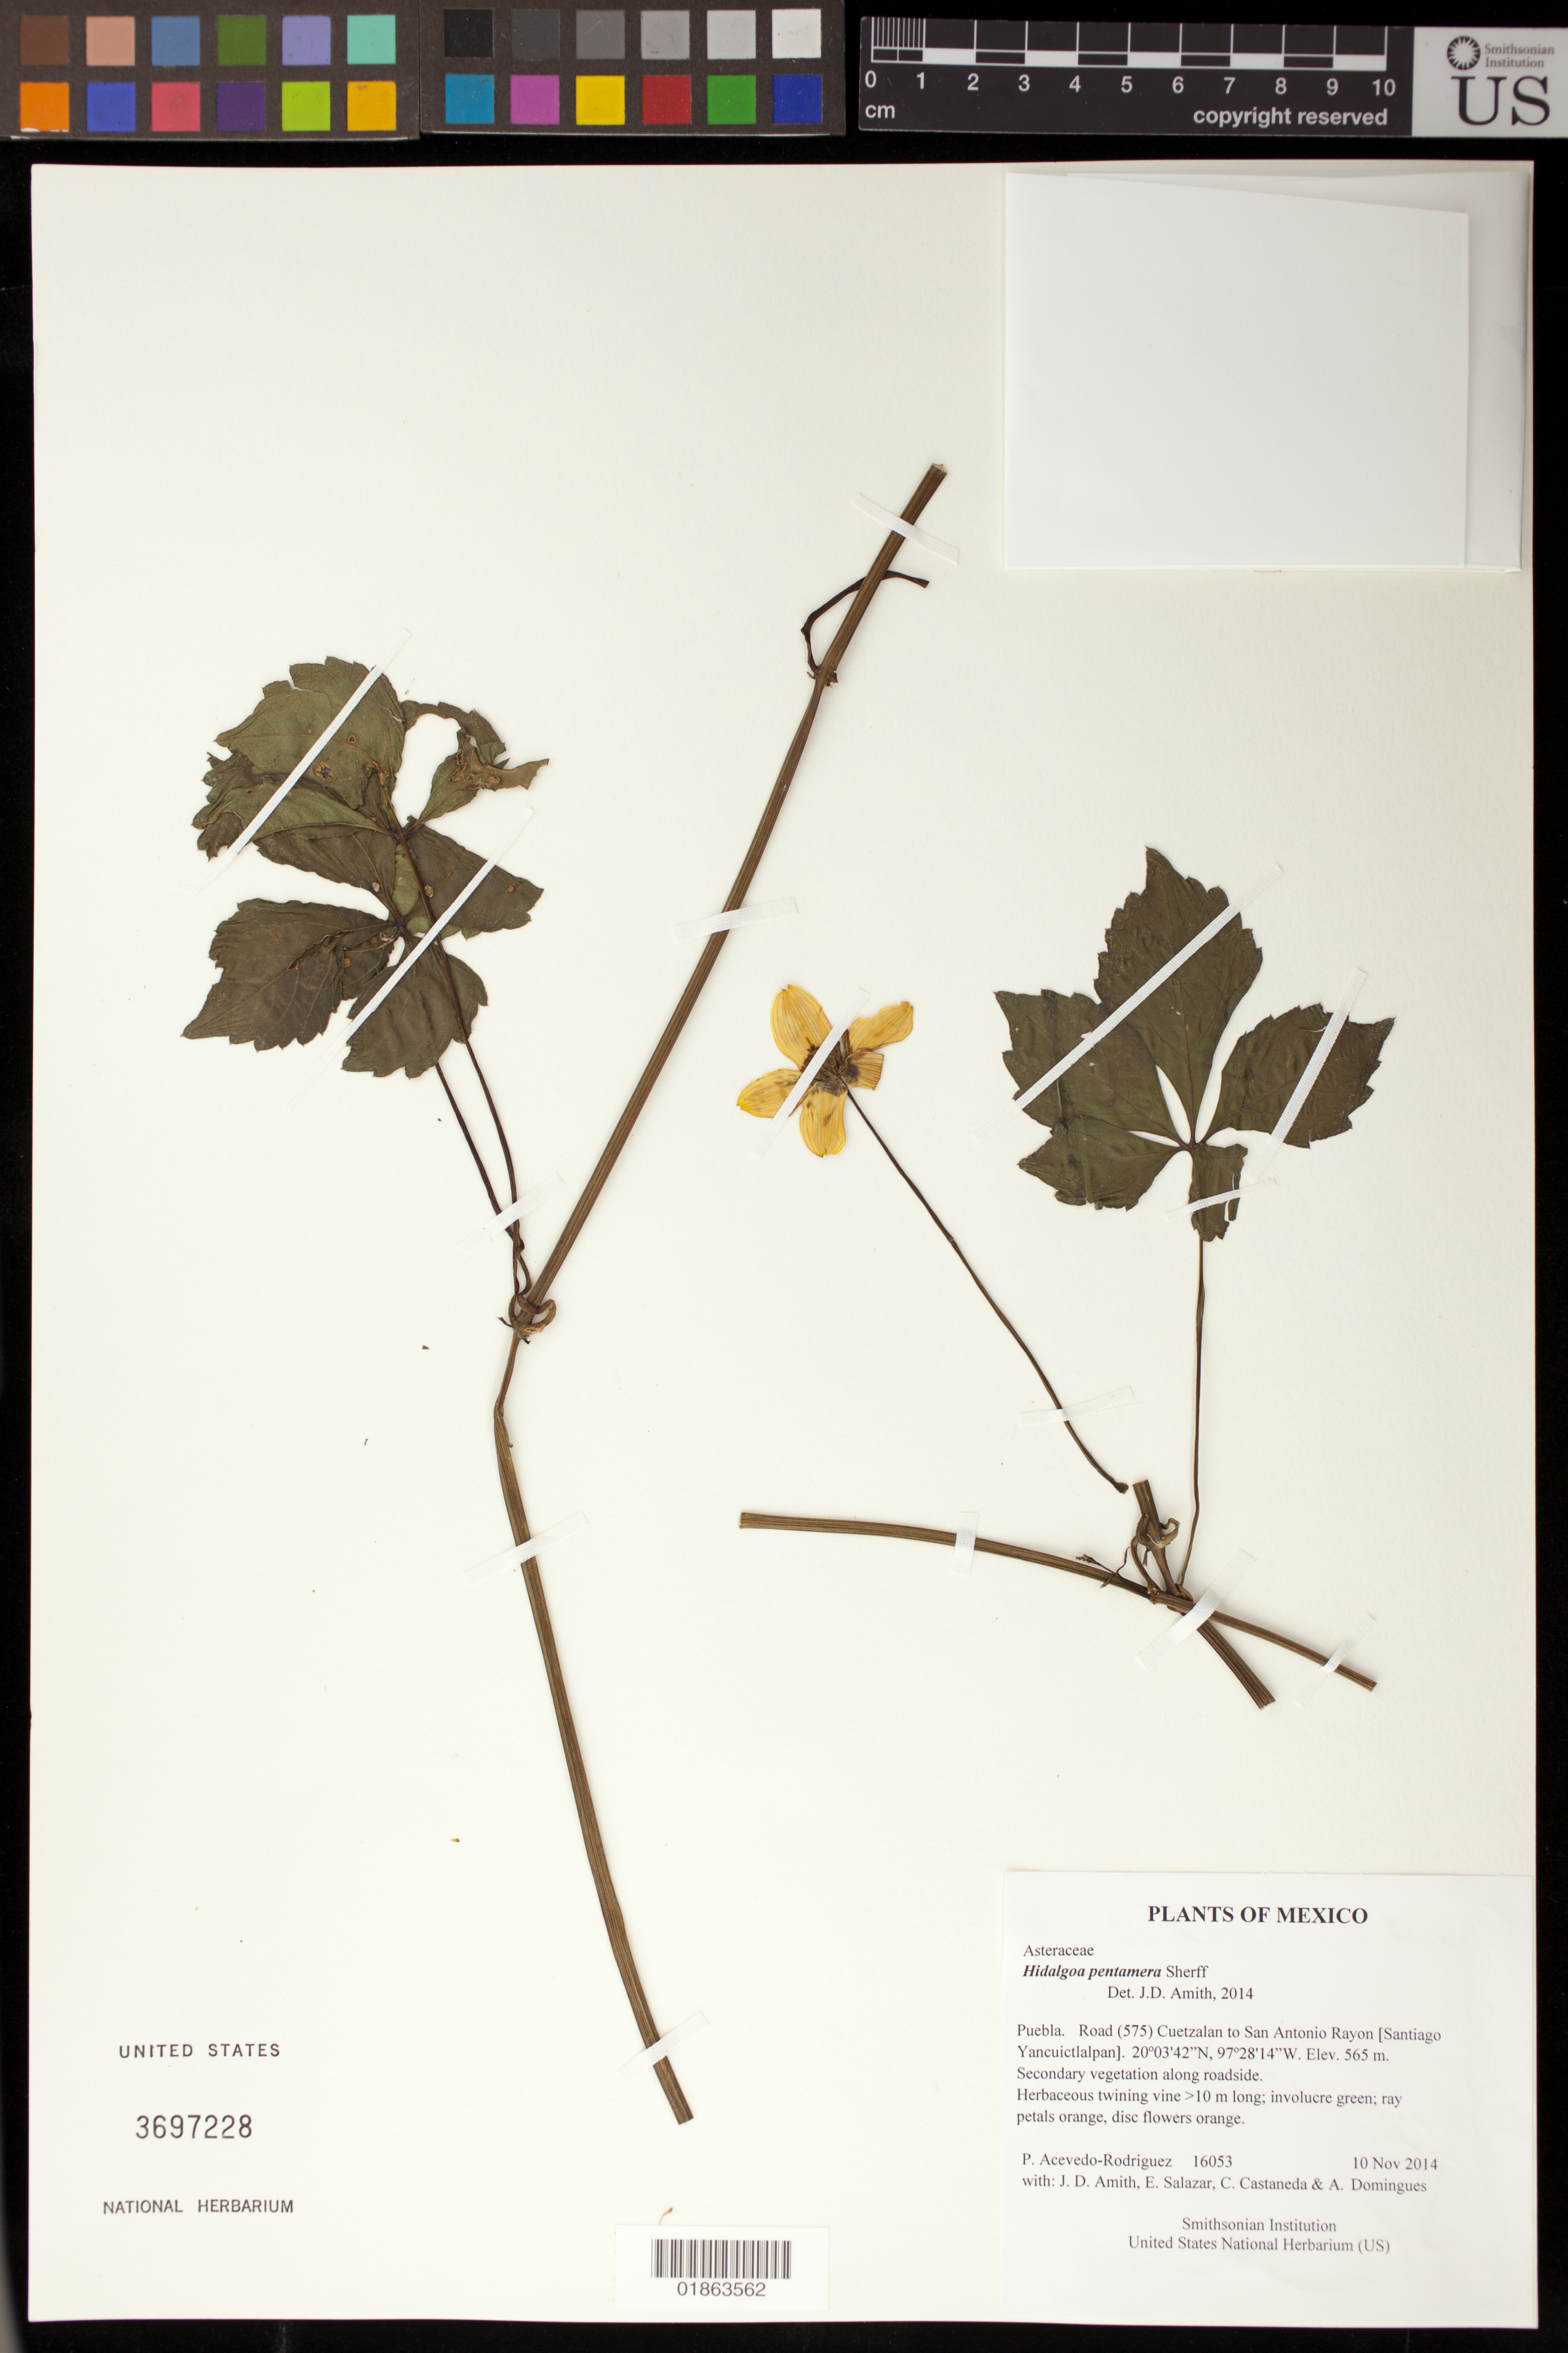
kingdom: Plantae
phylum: Tracheophyta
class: Magnoliopsida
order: Asterales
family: Asteraceae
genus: Hidalgoa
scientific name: Hidalgoa pentamera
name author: Sherff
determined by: Amith, Jonathan D.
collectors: P. Acevedo-Rodr., J. D. Amith, E. Salazar, C. Castaneda & A. Domingues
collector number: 16053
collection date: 2014-11-10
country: Mexico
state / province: Puebla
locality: Road (575) Cuetzalan to San Antonio Rayon [Santiago Yancuictlalpan]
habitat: Secondary vegetation along roadside.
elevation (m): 565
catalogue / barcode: US 3697228